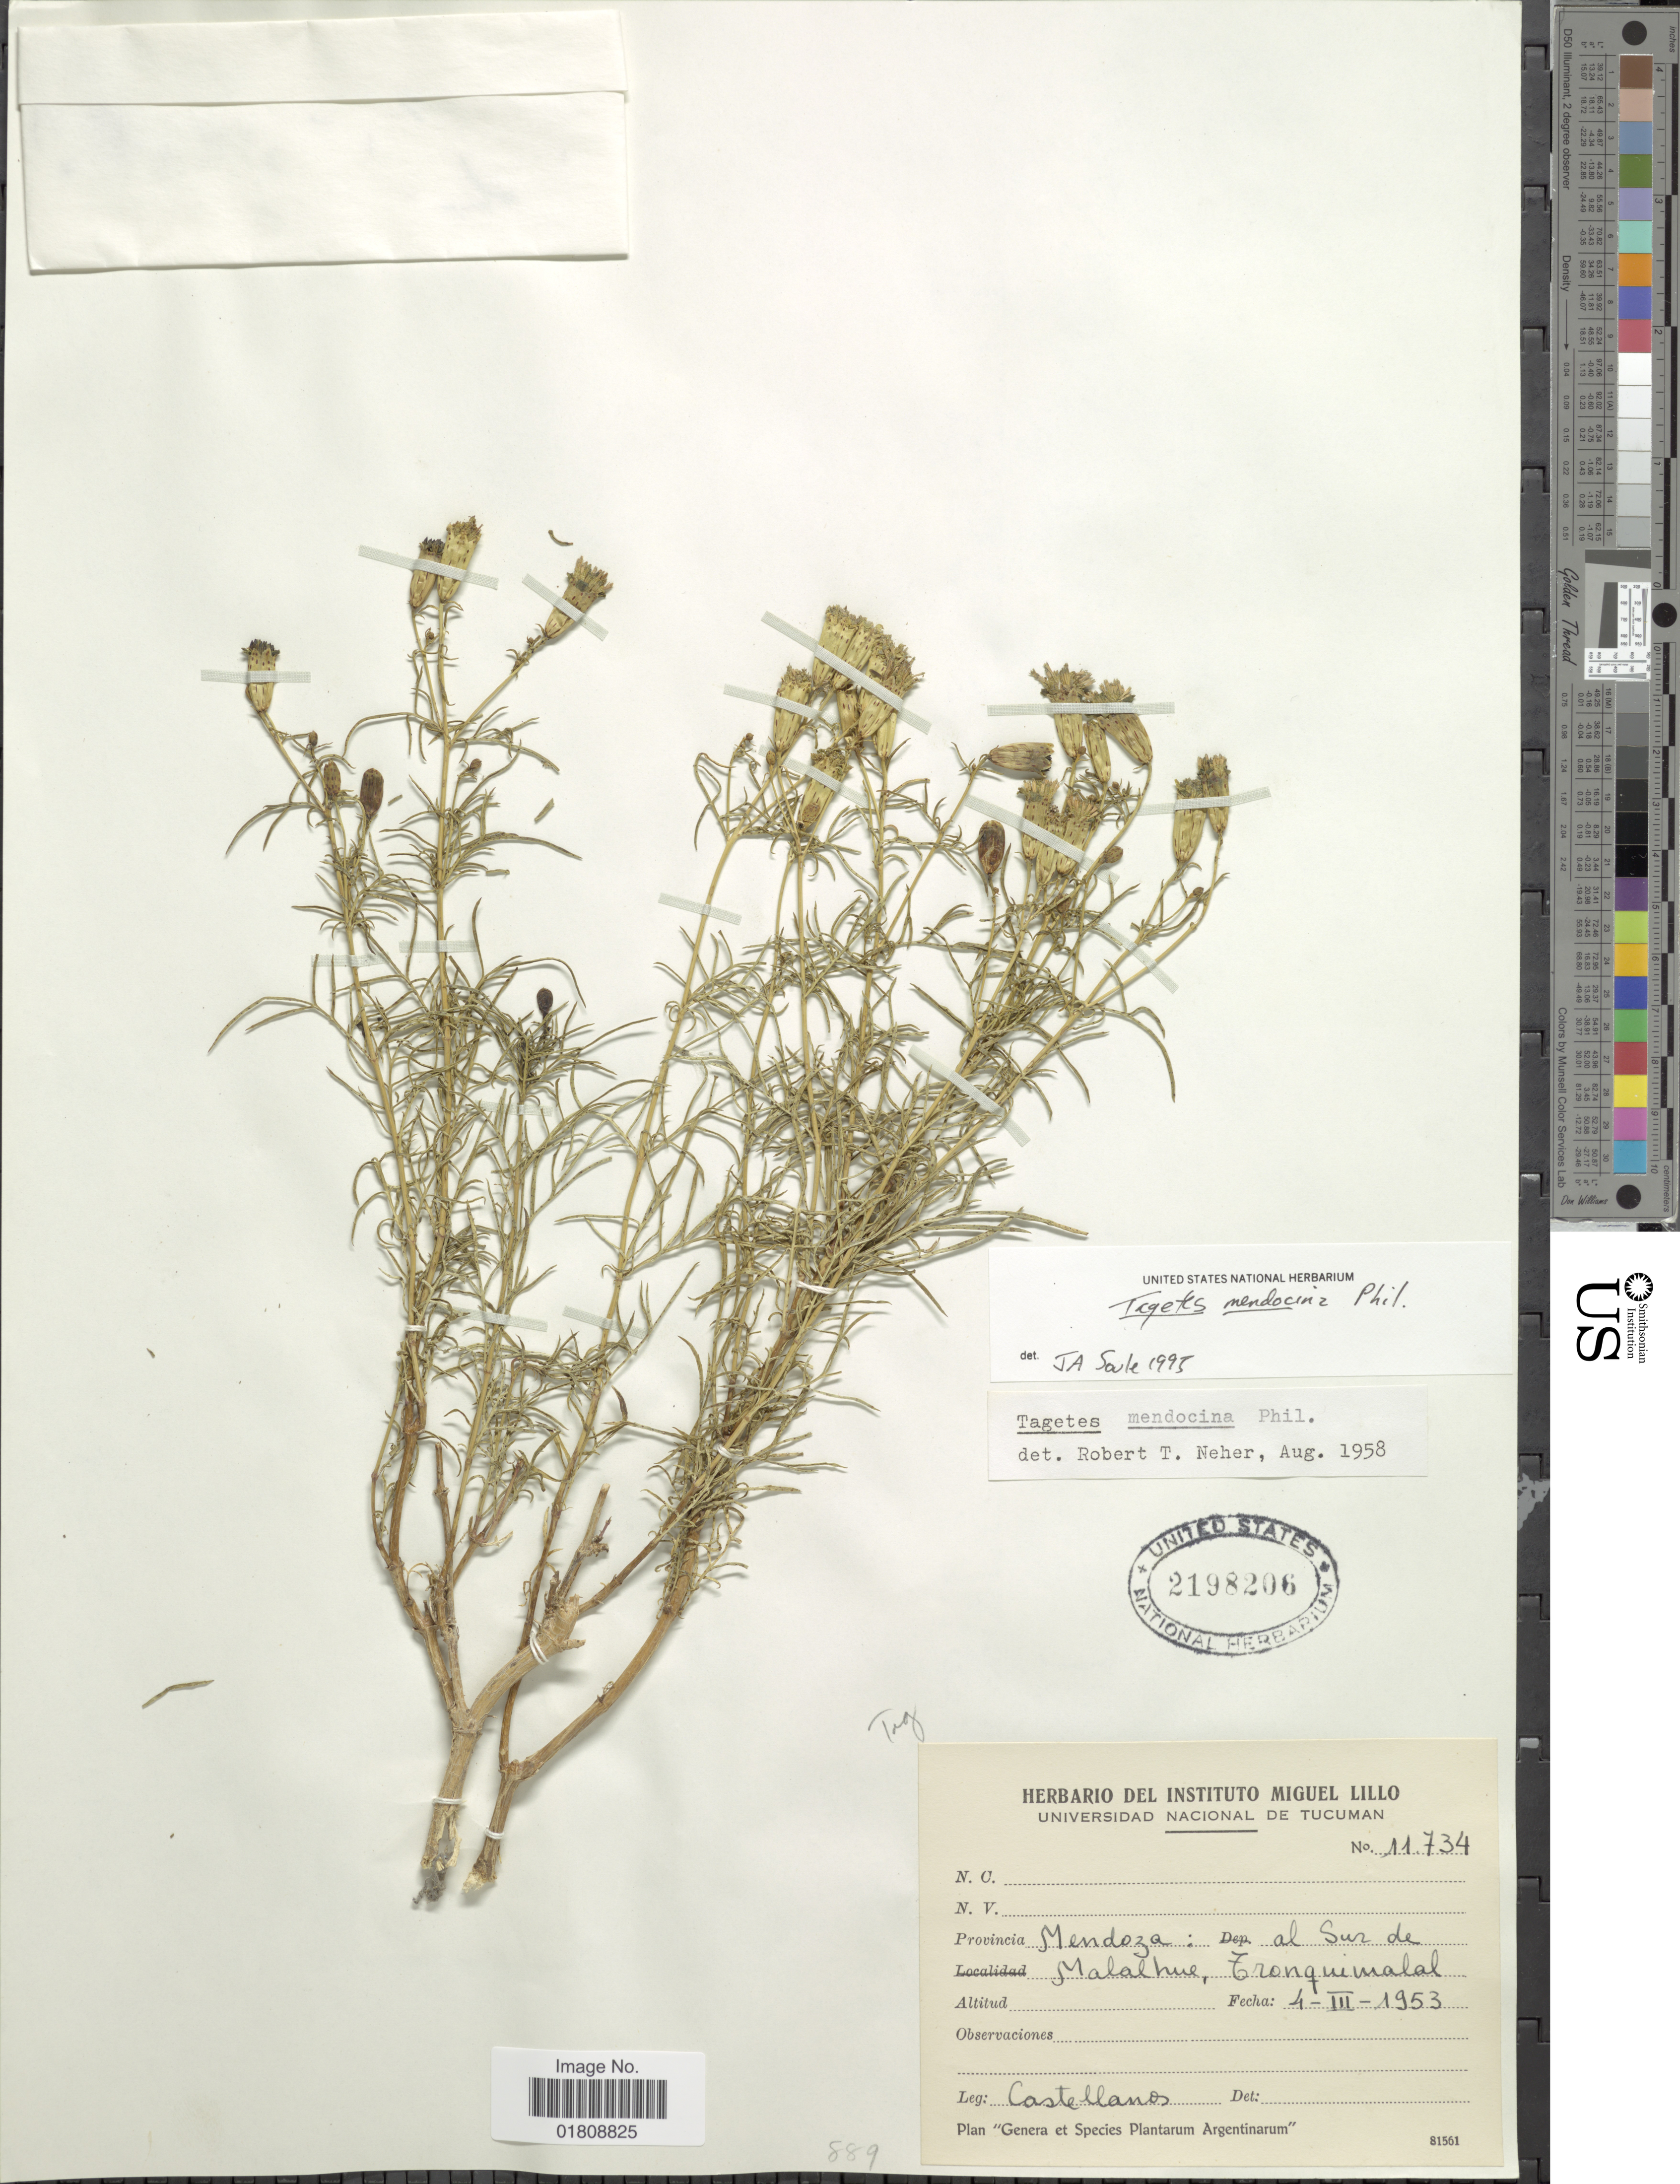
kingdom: Plantae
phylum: Tracheophyta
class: Magnoliopsida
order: Asterales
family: Asteraceae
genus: Tagetes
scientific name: Tagetes pauciloba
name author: DC.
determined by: Schiavinato, Dario J.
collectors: -- Castellanos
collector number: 11734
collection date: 1953-03-04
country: Argentina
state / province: Mendoza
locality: Al sur de Malalhue, Tronquimalal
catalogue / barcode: US 2198206